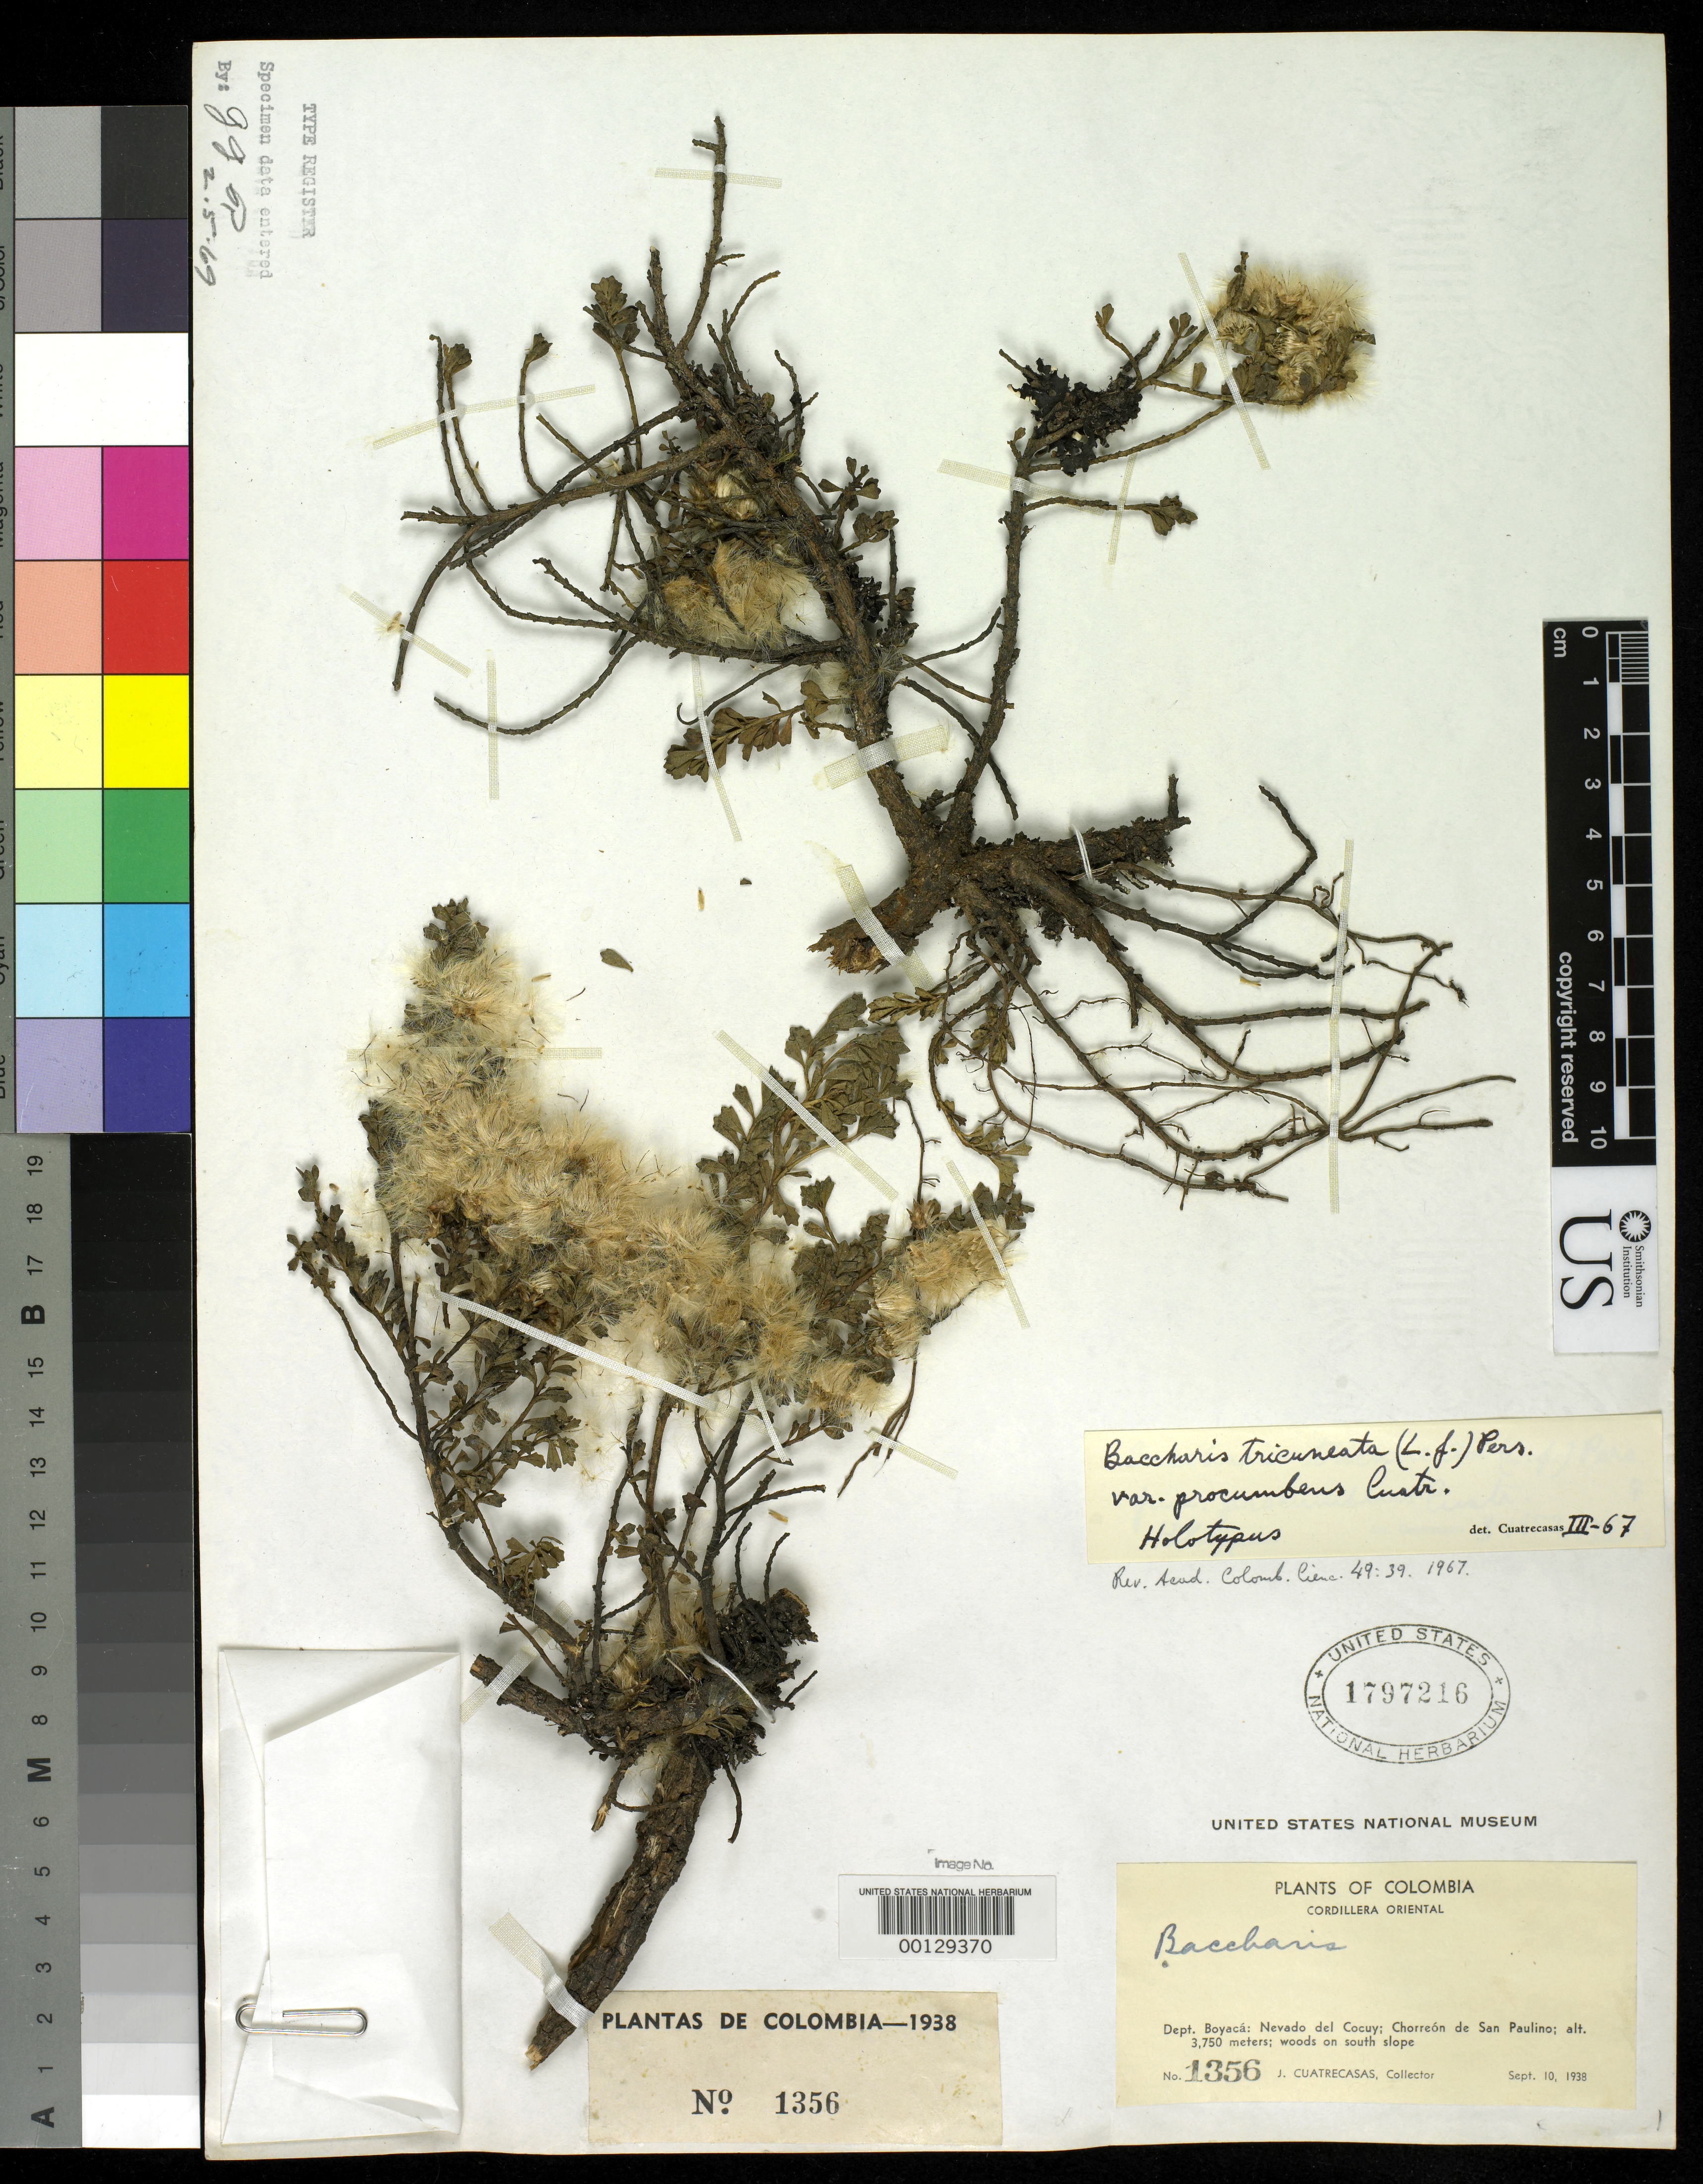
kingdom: Plantae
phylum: Tracheophyta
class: Magnoliopsida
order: Asterales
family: Asteraceae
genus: Baccharis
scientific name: Baccharis tricuneata var. procumbens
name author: Cuatrec.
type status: Holotype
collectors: J. Cuatrecasas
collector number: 1356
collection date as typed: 10 Sep 1938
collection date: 1938-09-10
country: Colombia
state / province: Boyacá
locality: Nevada del Cocuy.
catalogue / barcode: US 1797216